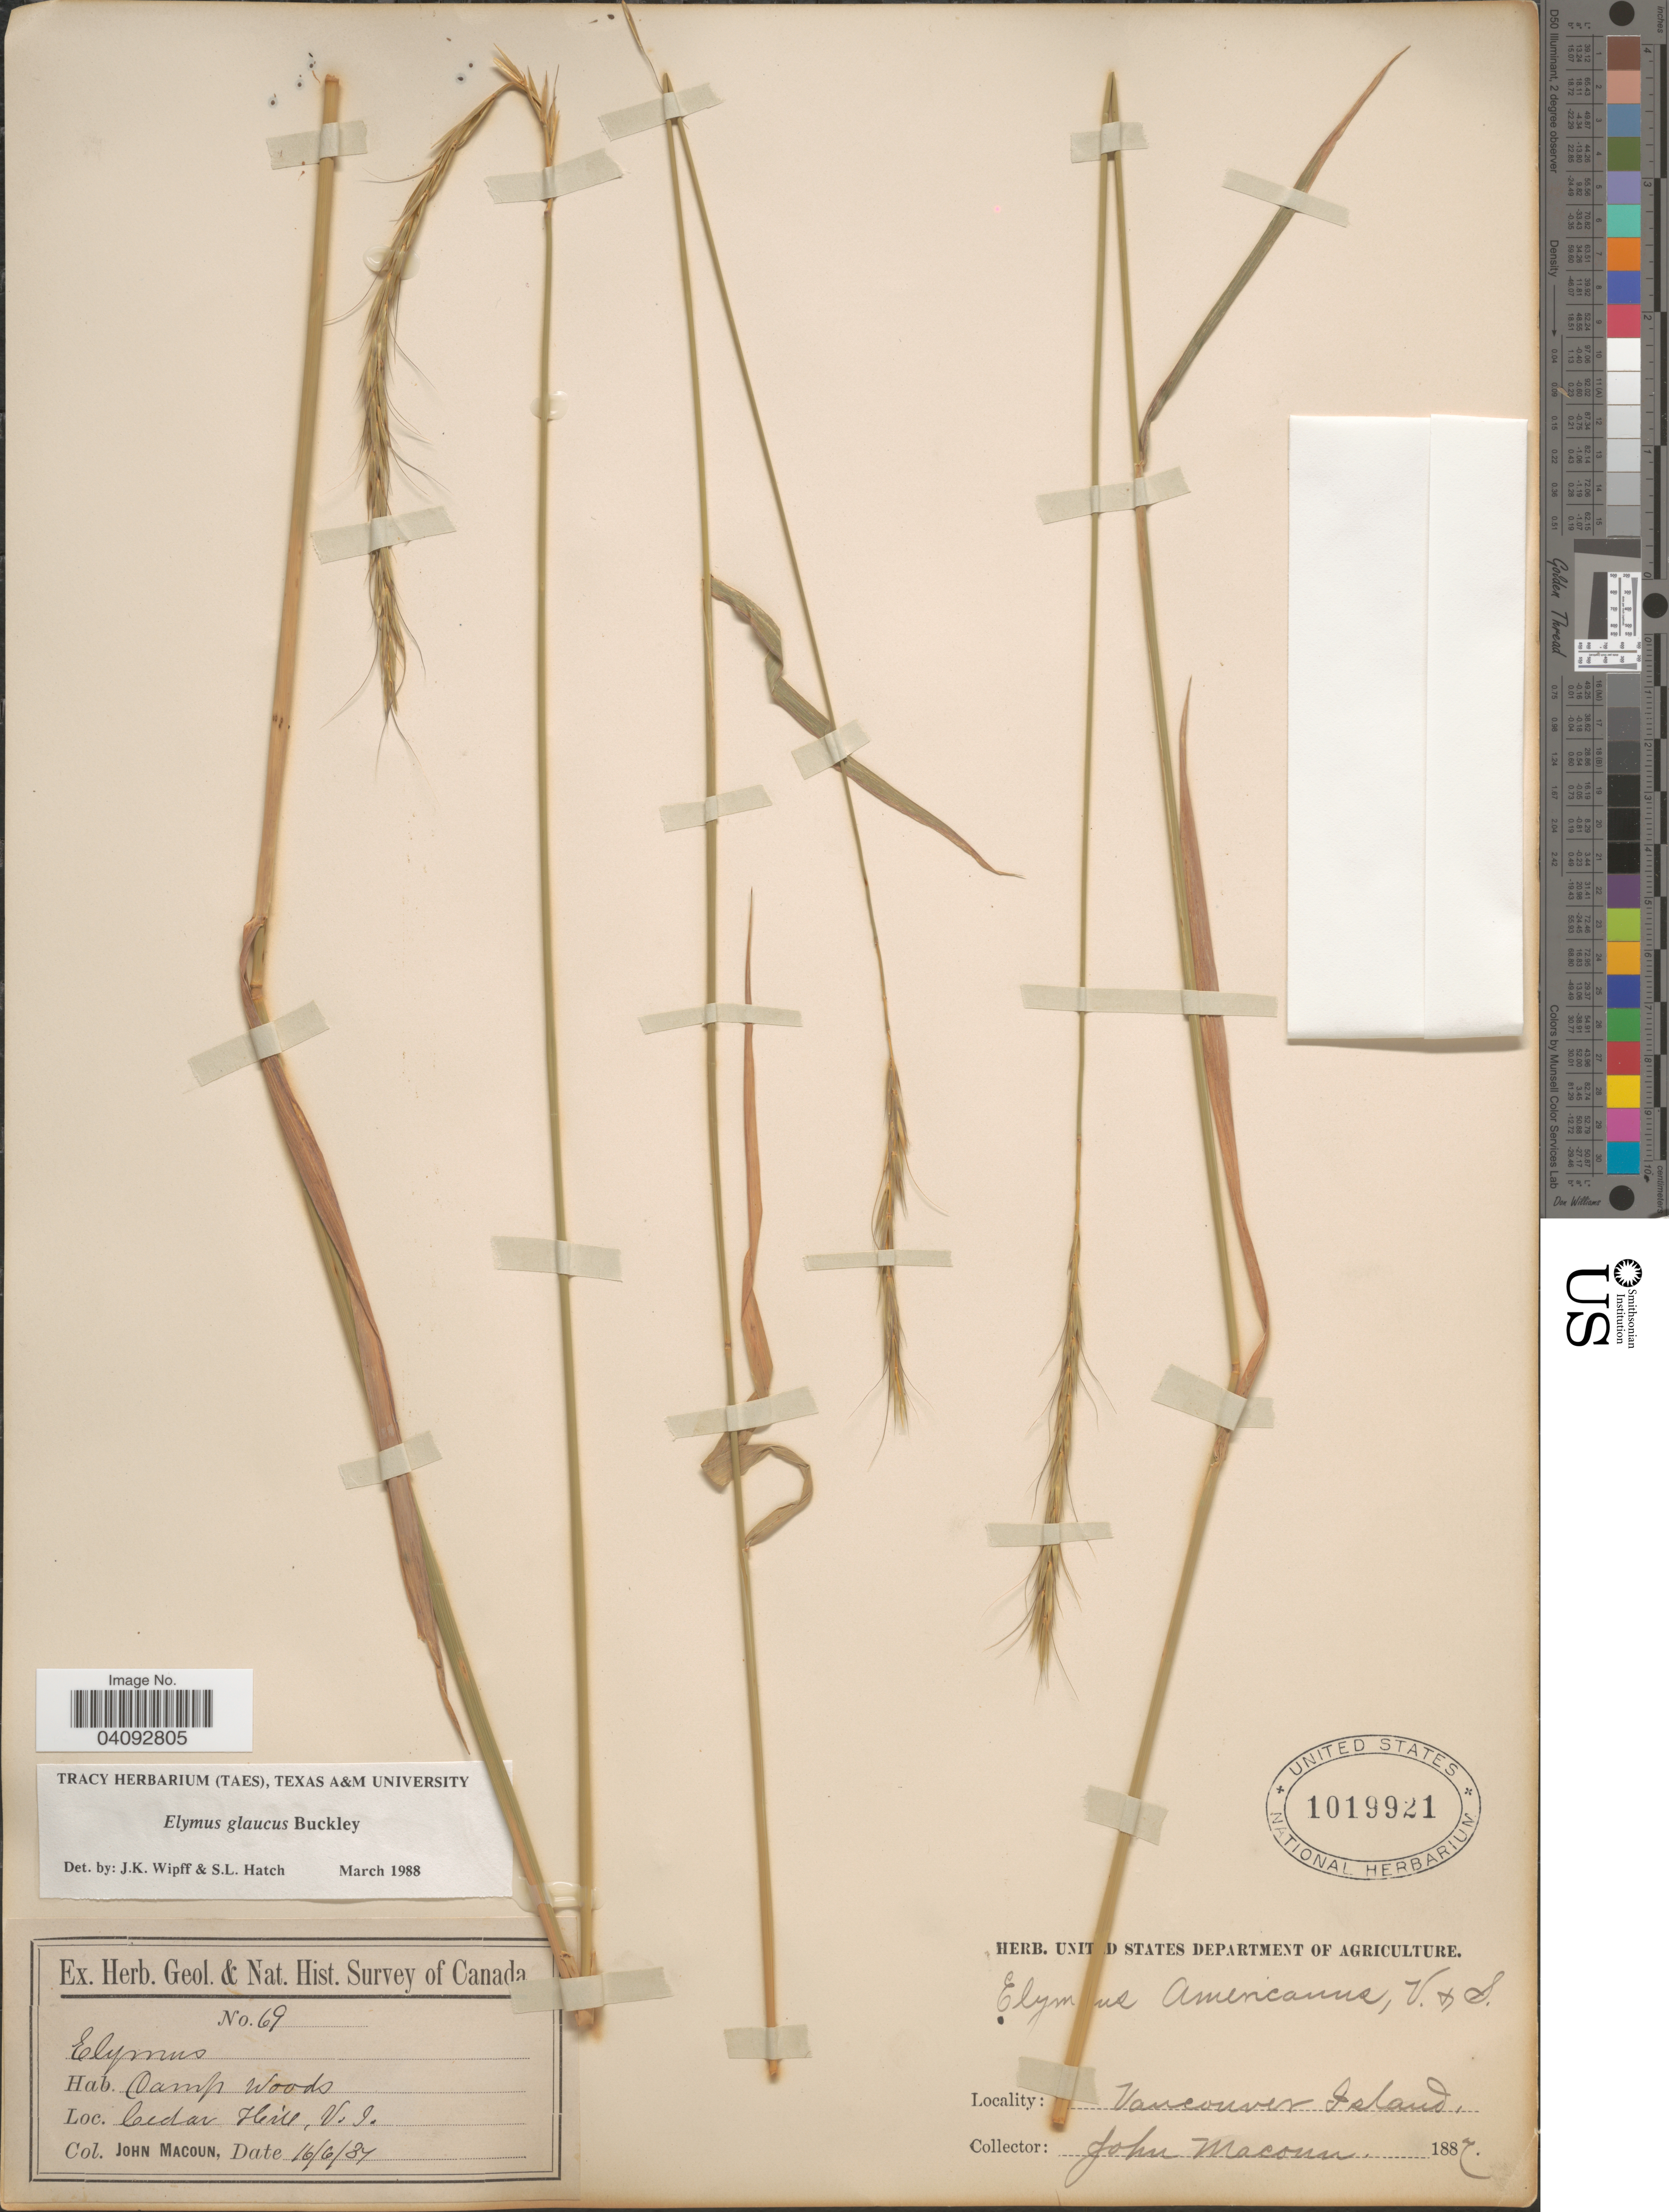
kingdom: Plantae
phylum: Tracheophyta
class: Liliopsida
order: Poales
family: Poaceae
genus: Elymus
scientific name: Elymus glaucus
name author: Buckley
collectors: J. Macoun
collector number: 69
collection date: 1887-06-16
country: Canada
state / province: British Columbia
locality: Geol. & Nat, Hist. Survey of Canada. Camp woods. Cedar Hill, Vancouver Island.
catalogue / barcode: US 1019921